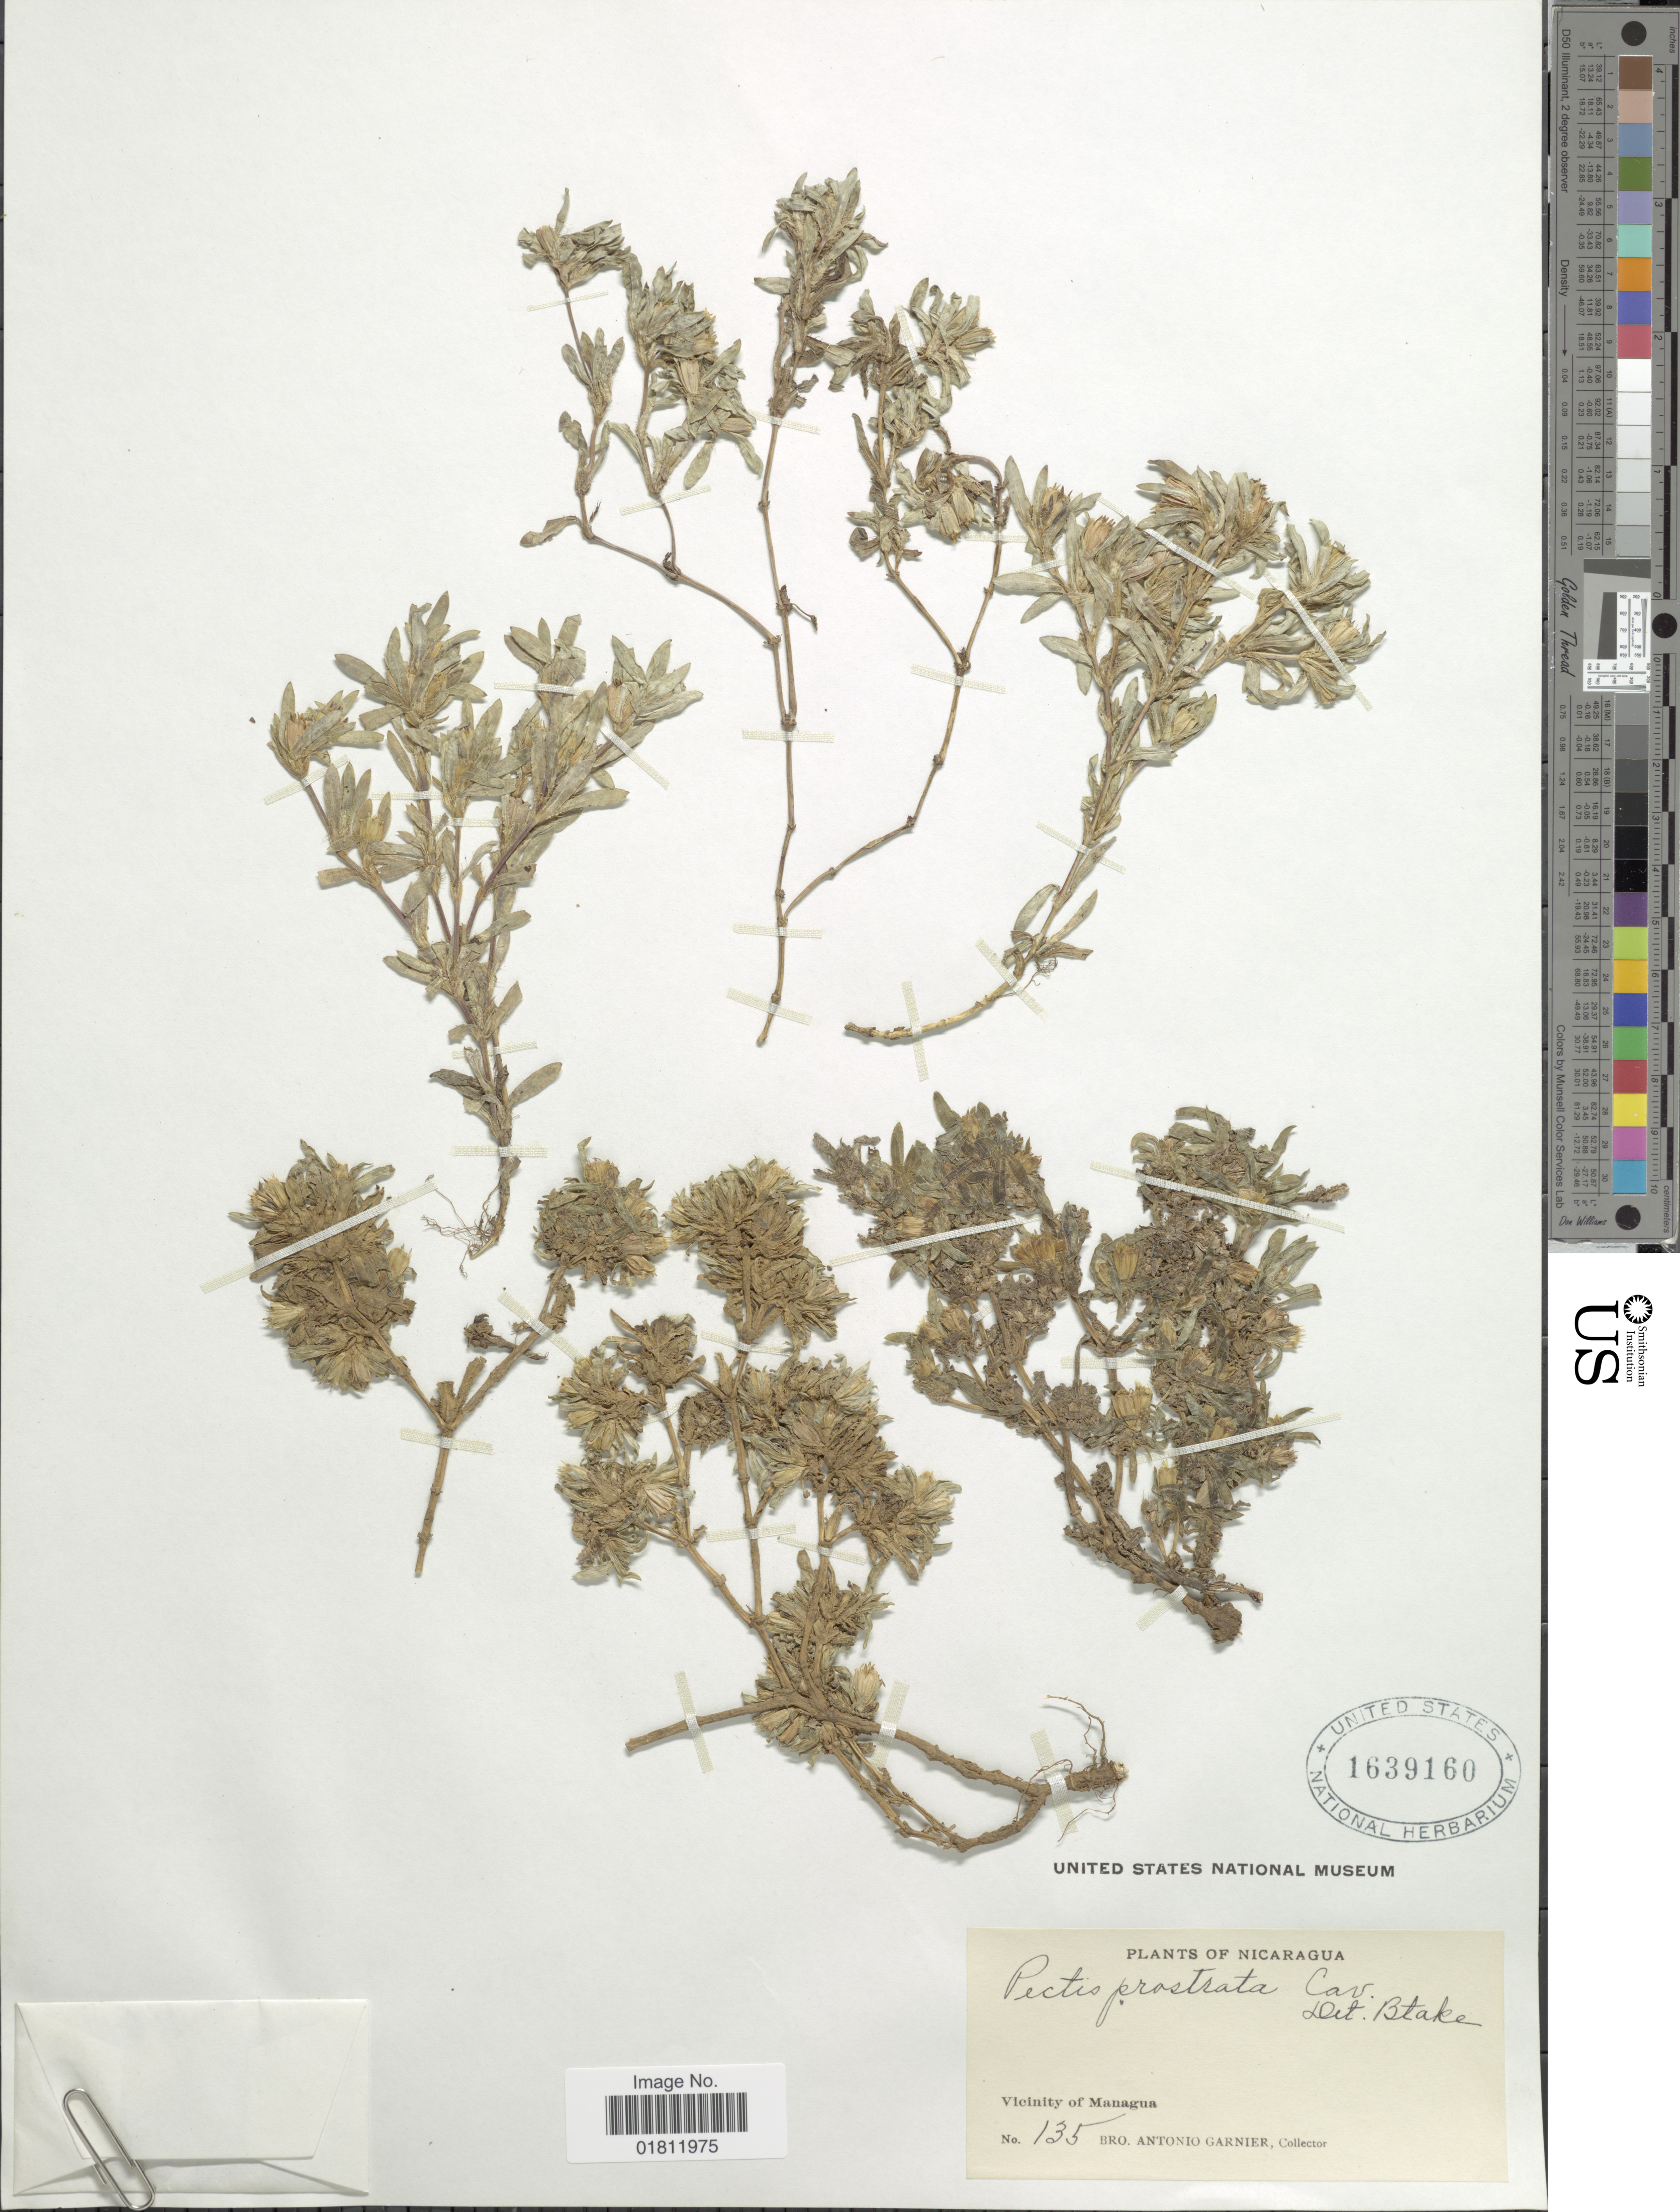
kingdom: Plantae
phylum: Tracheophyta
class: Magnoliopsida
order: Asterales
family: Asteraceae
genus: Pectis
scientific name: Pectis prostrata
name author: Cav.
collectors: Bro. A. Garnier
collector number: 135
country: Nicaragua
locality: Vicinity of Managua.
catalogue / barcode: US 1639160